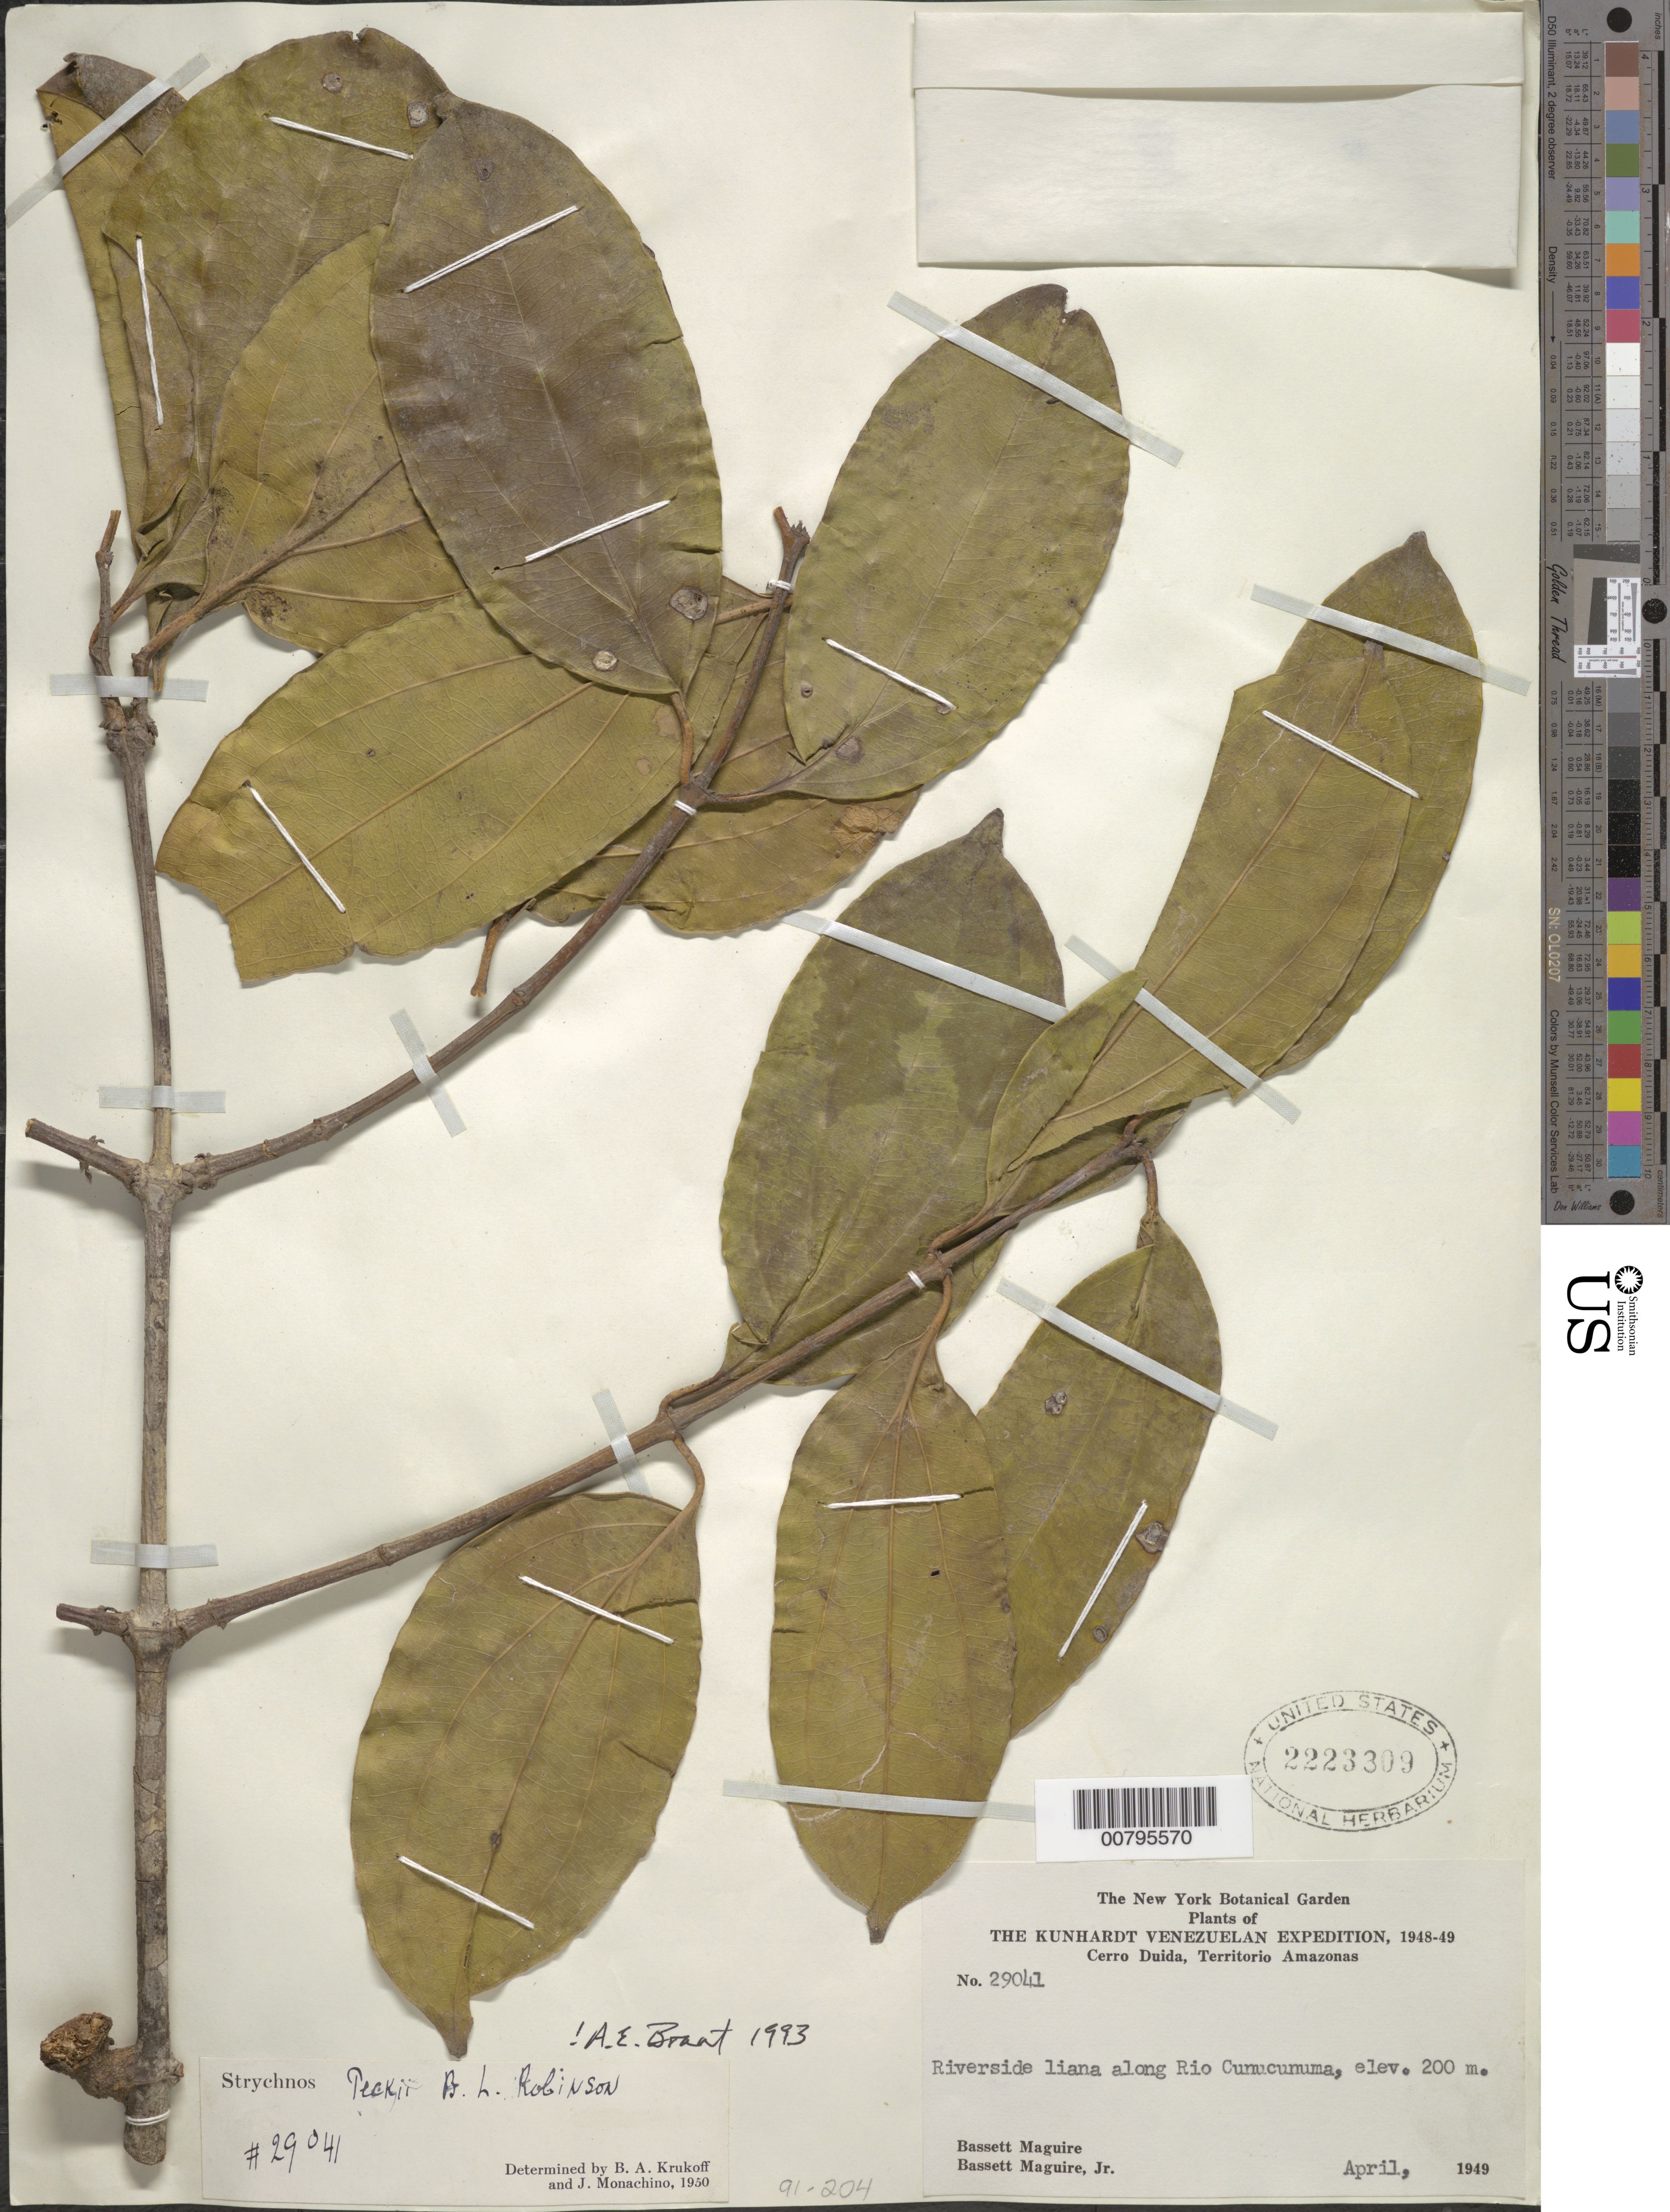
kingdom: Plantae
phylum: Tracheophyta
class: Magnoliopsida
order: Gentianales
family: Loganiaceae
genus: Strychnos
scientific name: Strychnos peckii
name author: B.L. Rob.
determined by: Brant, A. E.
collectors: B. Maguire & B. Maguire Jr.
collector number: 29041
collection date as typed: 21-Apr-49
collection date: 1949-04-21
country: Venezuela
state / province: Amazonas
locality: Cerro Duida, Río Cunucunuma at Culebra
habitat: Riverside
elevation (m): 200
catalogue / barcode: US 2223309